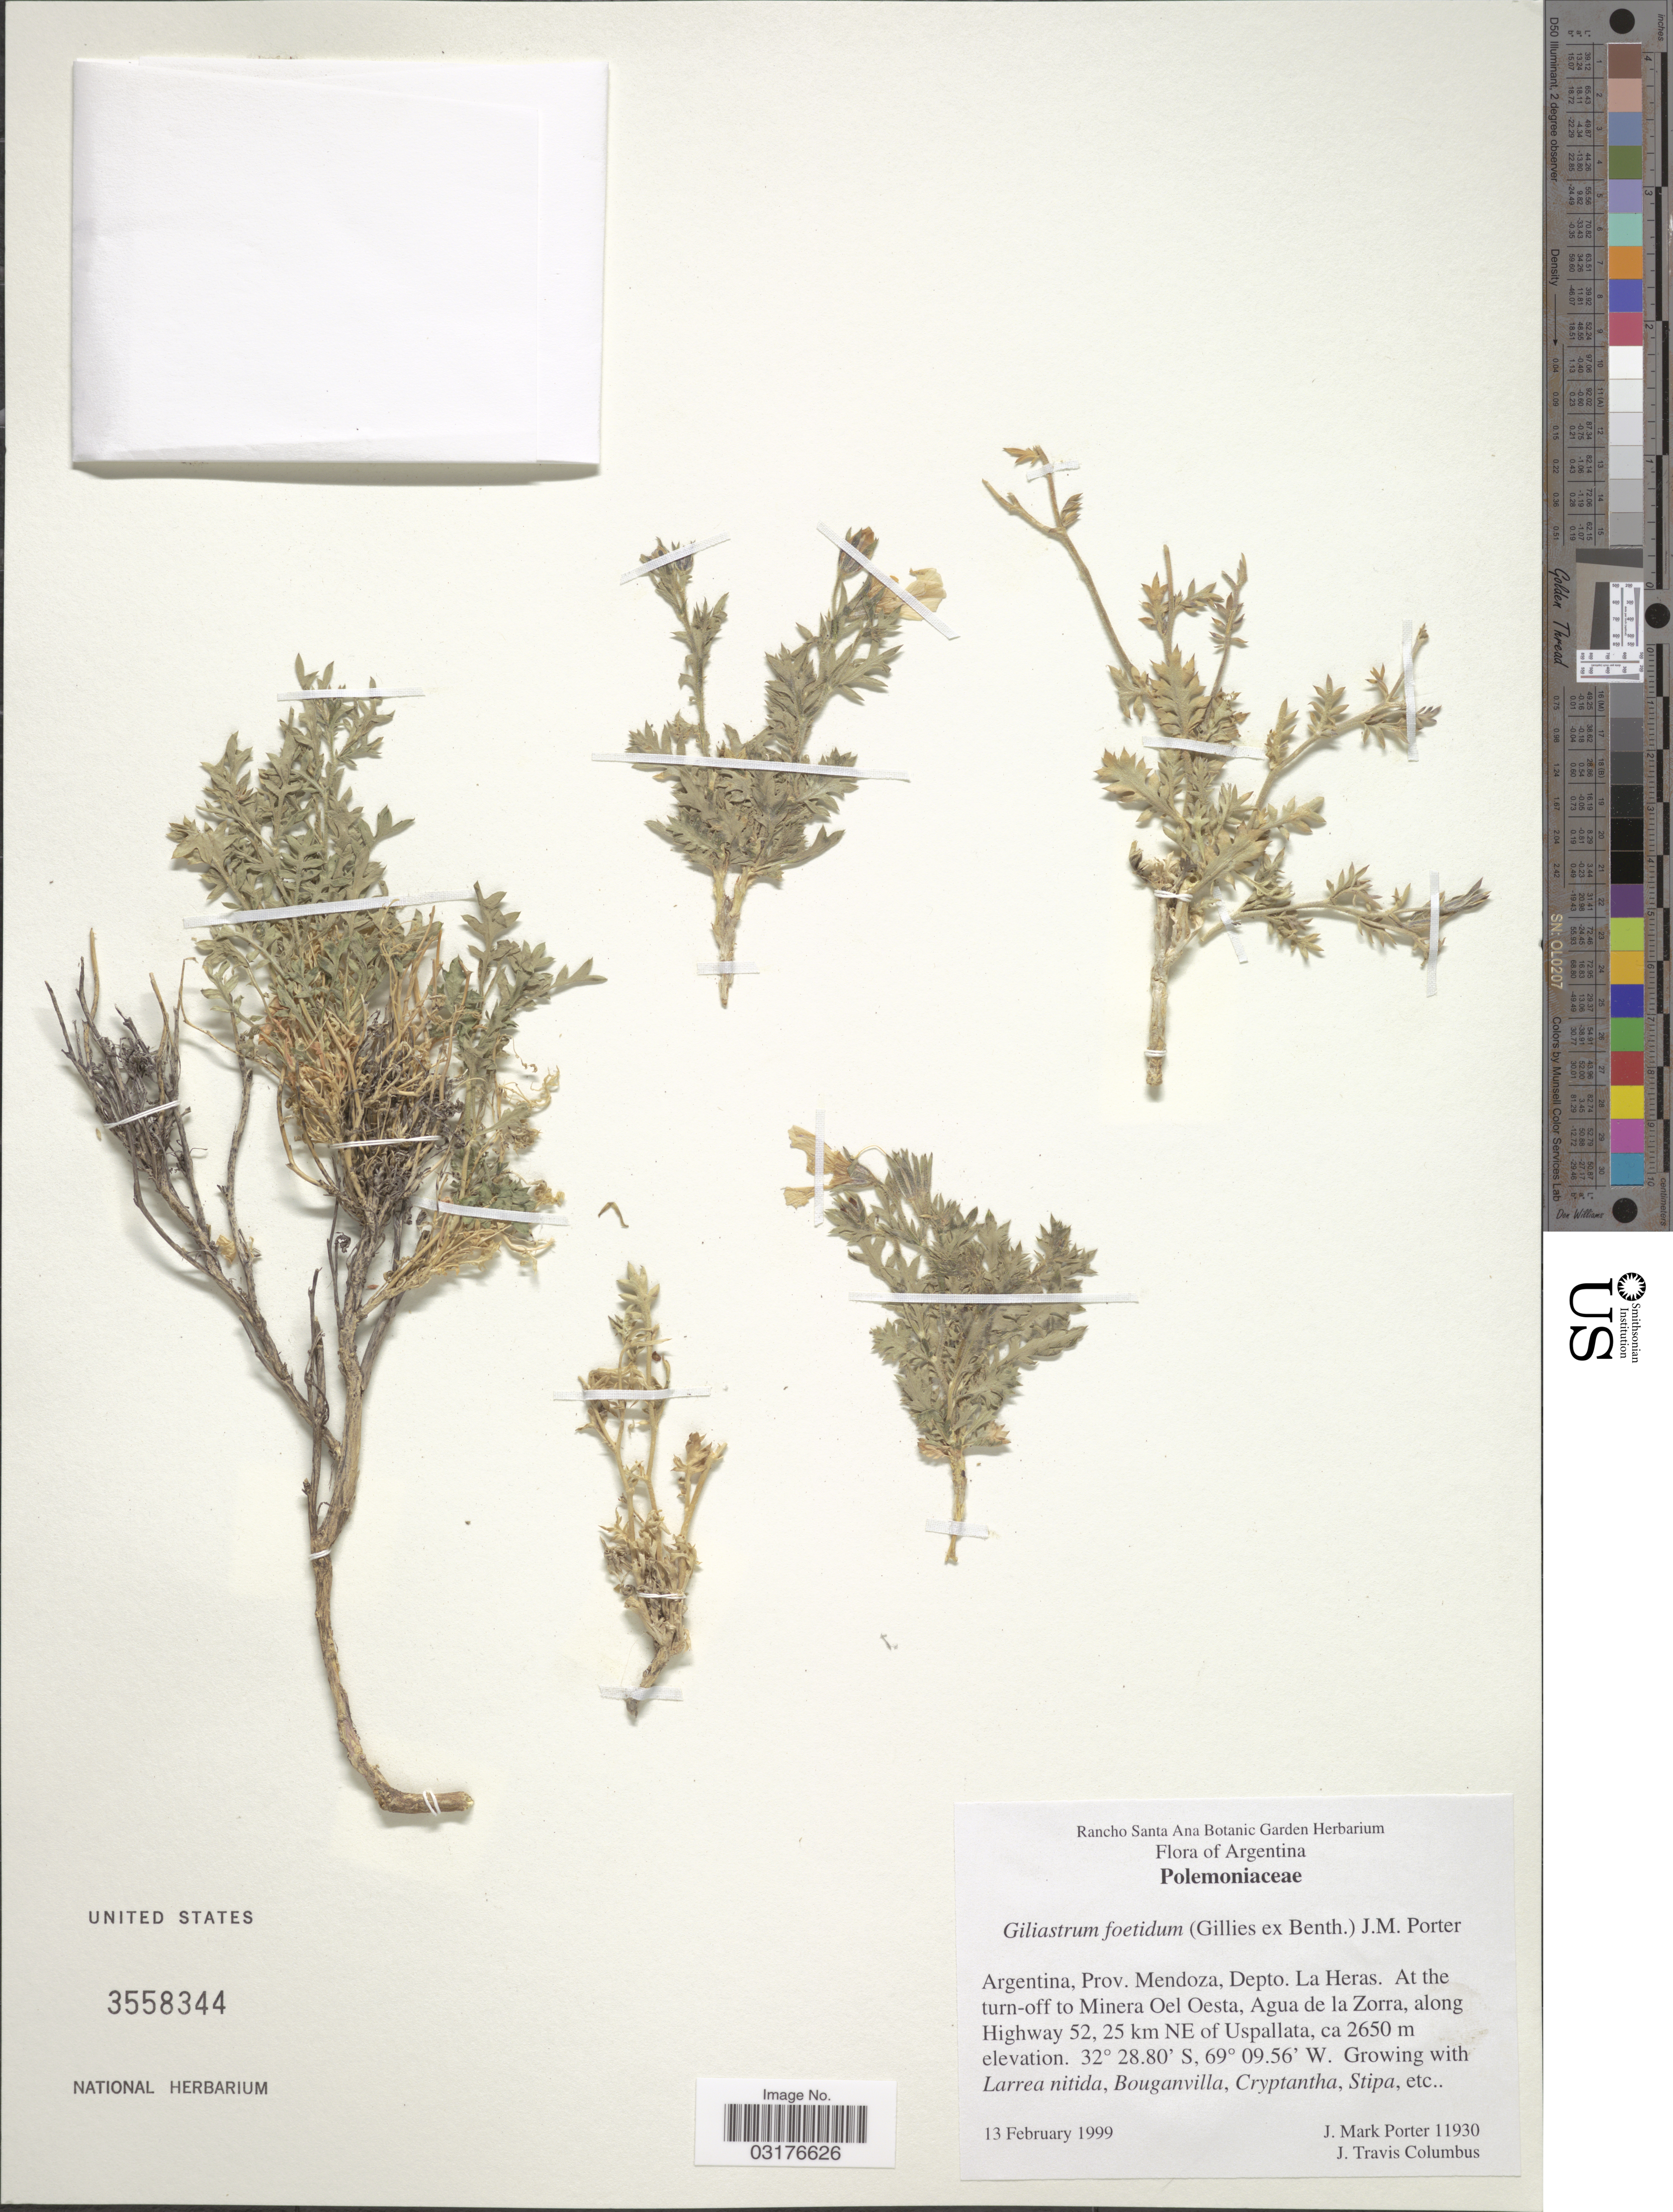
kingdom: Plantae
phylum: Tracheophyta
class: Magnoliopsida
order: Ericales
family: Polemoniaceae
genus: Giliastrum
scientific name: Giliastrum foetidum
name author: (Gillies ex Benth.) J.M. Porter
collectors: J. M. Porter & J. T. Columbus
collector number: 11930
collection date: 1999-02-13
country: Argentina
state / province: Mendoza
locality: Depto. La Heras. At the turn-off to Minera Oel Oesta, Agua de la Zorra, along Highway 52, 25 km NE of Uspallata.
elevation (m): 2650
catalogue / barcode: US 3558344